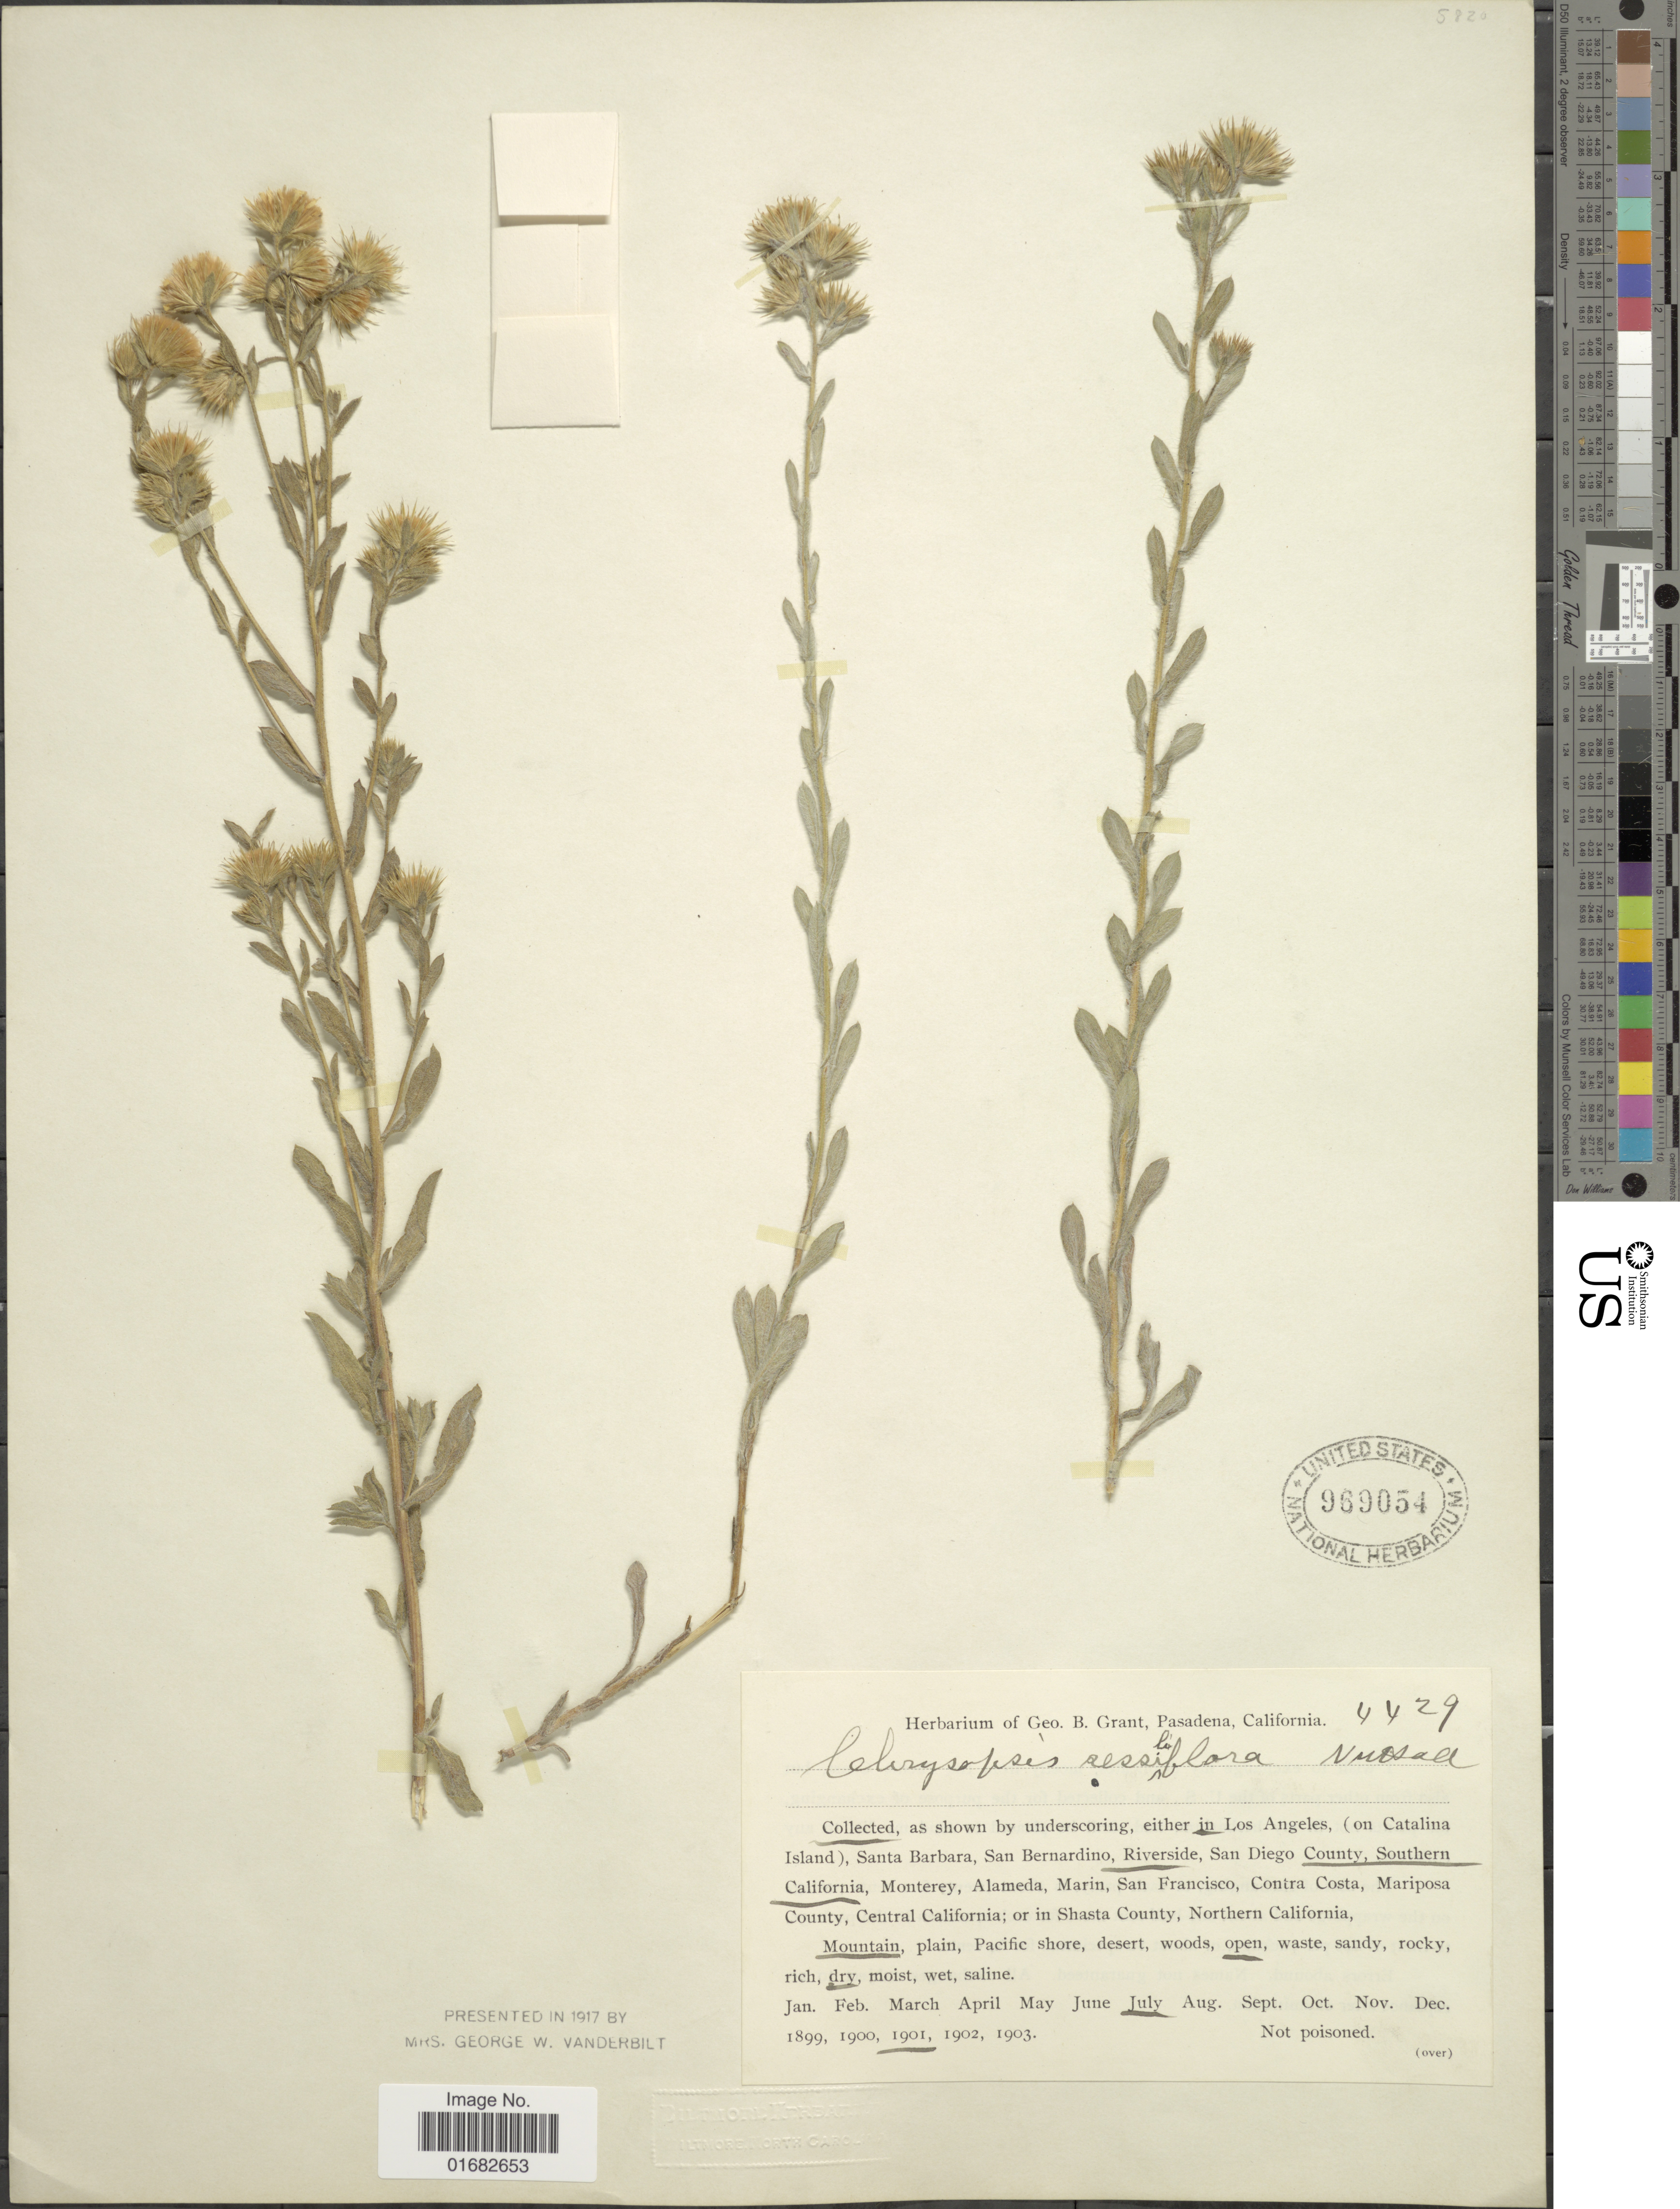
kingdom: Plantae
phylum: Tracheophyta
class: Magnoliopsida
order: Asterales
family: Asteraceae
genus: Heterotheca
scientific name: Heterotheca sessiliflora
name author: (Nutt.) Shinners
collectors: ex herb. G. B. Grant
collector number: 4429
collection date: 1901-07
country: United States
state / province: California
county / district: San Diego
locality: Los Angeles (on Catalina Island), Riverside, San Diego County, Southern California [unsure placement]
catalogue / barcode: US 969054